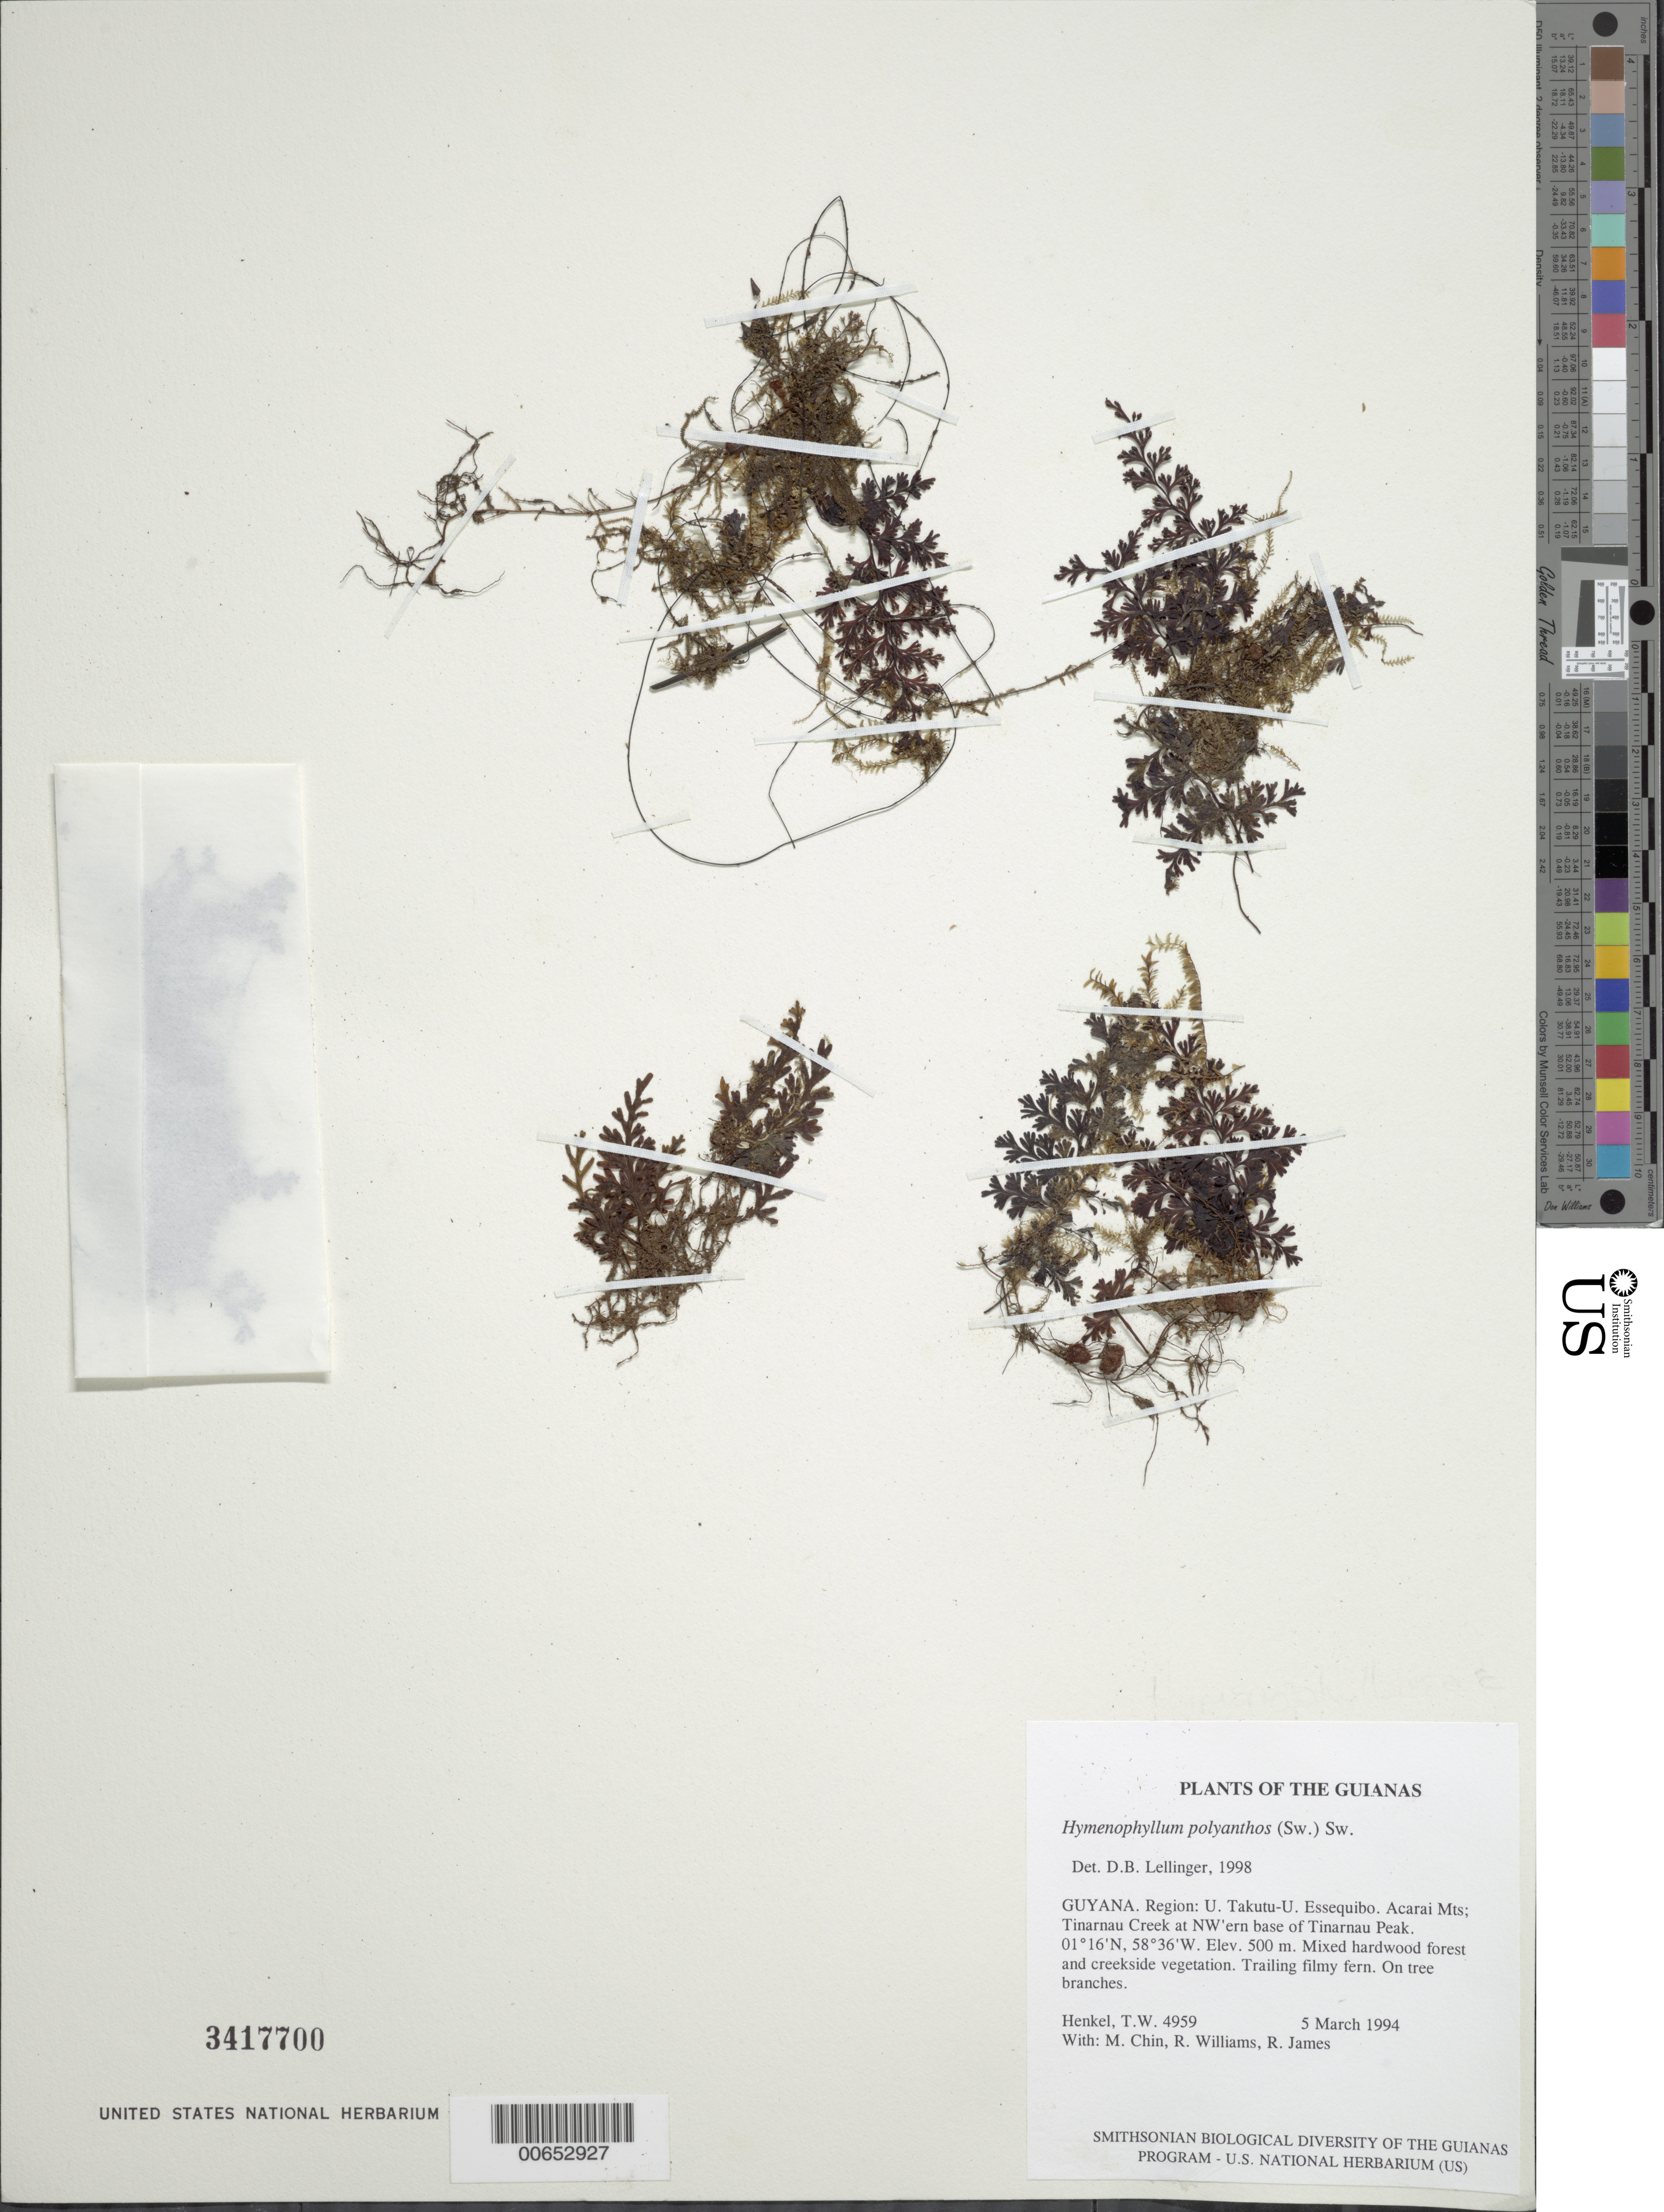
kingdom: Plantae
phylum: Tracheophyta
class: Polypodiopsida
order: Hymenophyllales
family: Hymenophyllaceae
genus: Hymenophyllum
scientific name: Hymenophyllum polyanthos var. polyanthos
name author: (Sw.) Sw.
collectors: T. Henkel, M. Chin, R. Williams & R. James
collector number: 4959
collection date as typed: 5 March 1994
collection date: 1994-03-05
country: Guyana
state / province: U. Takutu-U. Essequibo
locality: Acarai Mts; Tinarnau Creek at northwestern base of Tinarnau Peak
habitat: Mixed hardwood forest and creekside vegetation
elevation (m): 500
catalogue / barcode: US 3417700